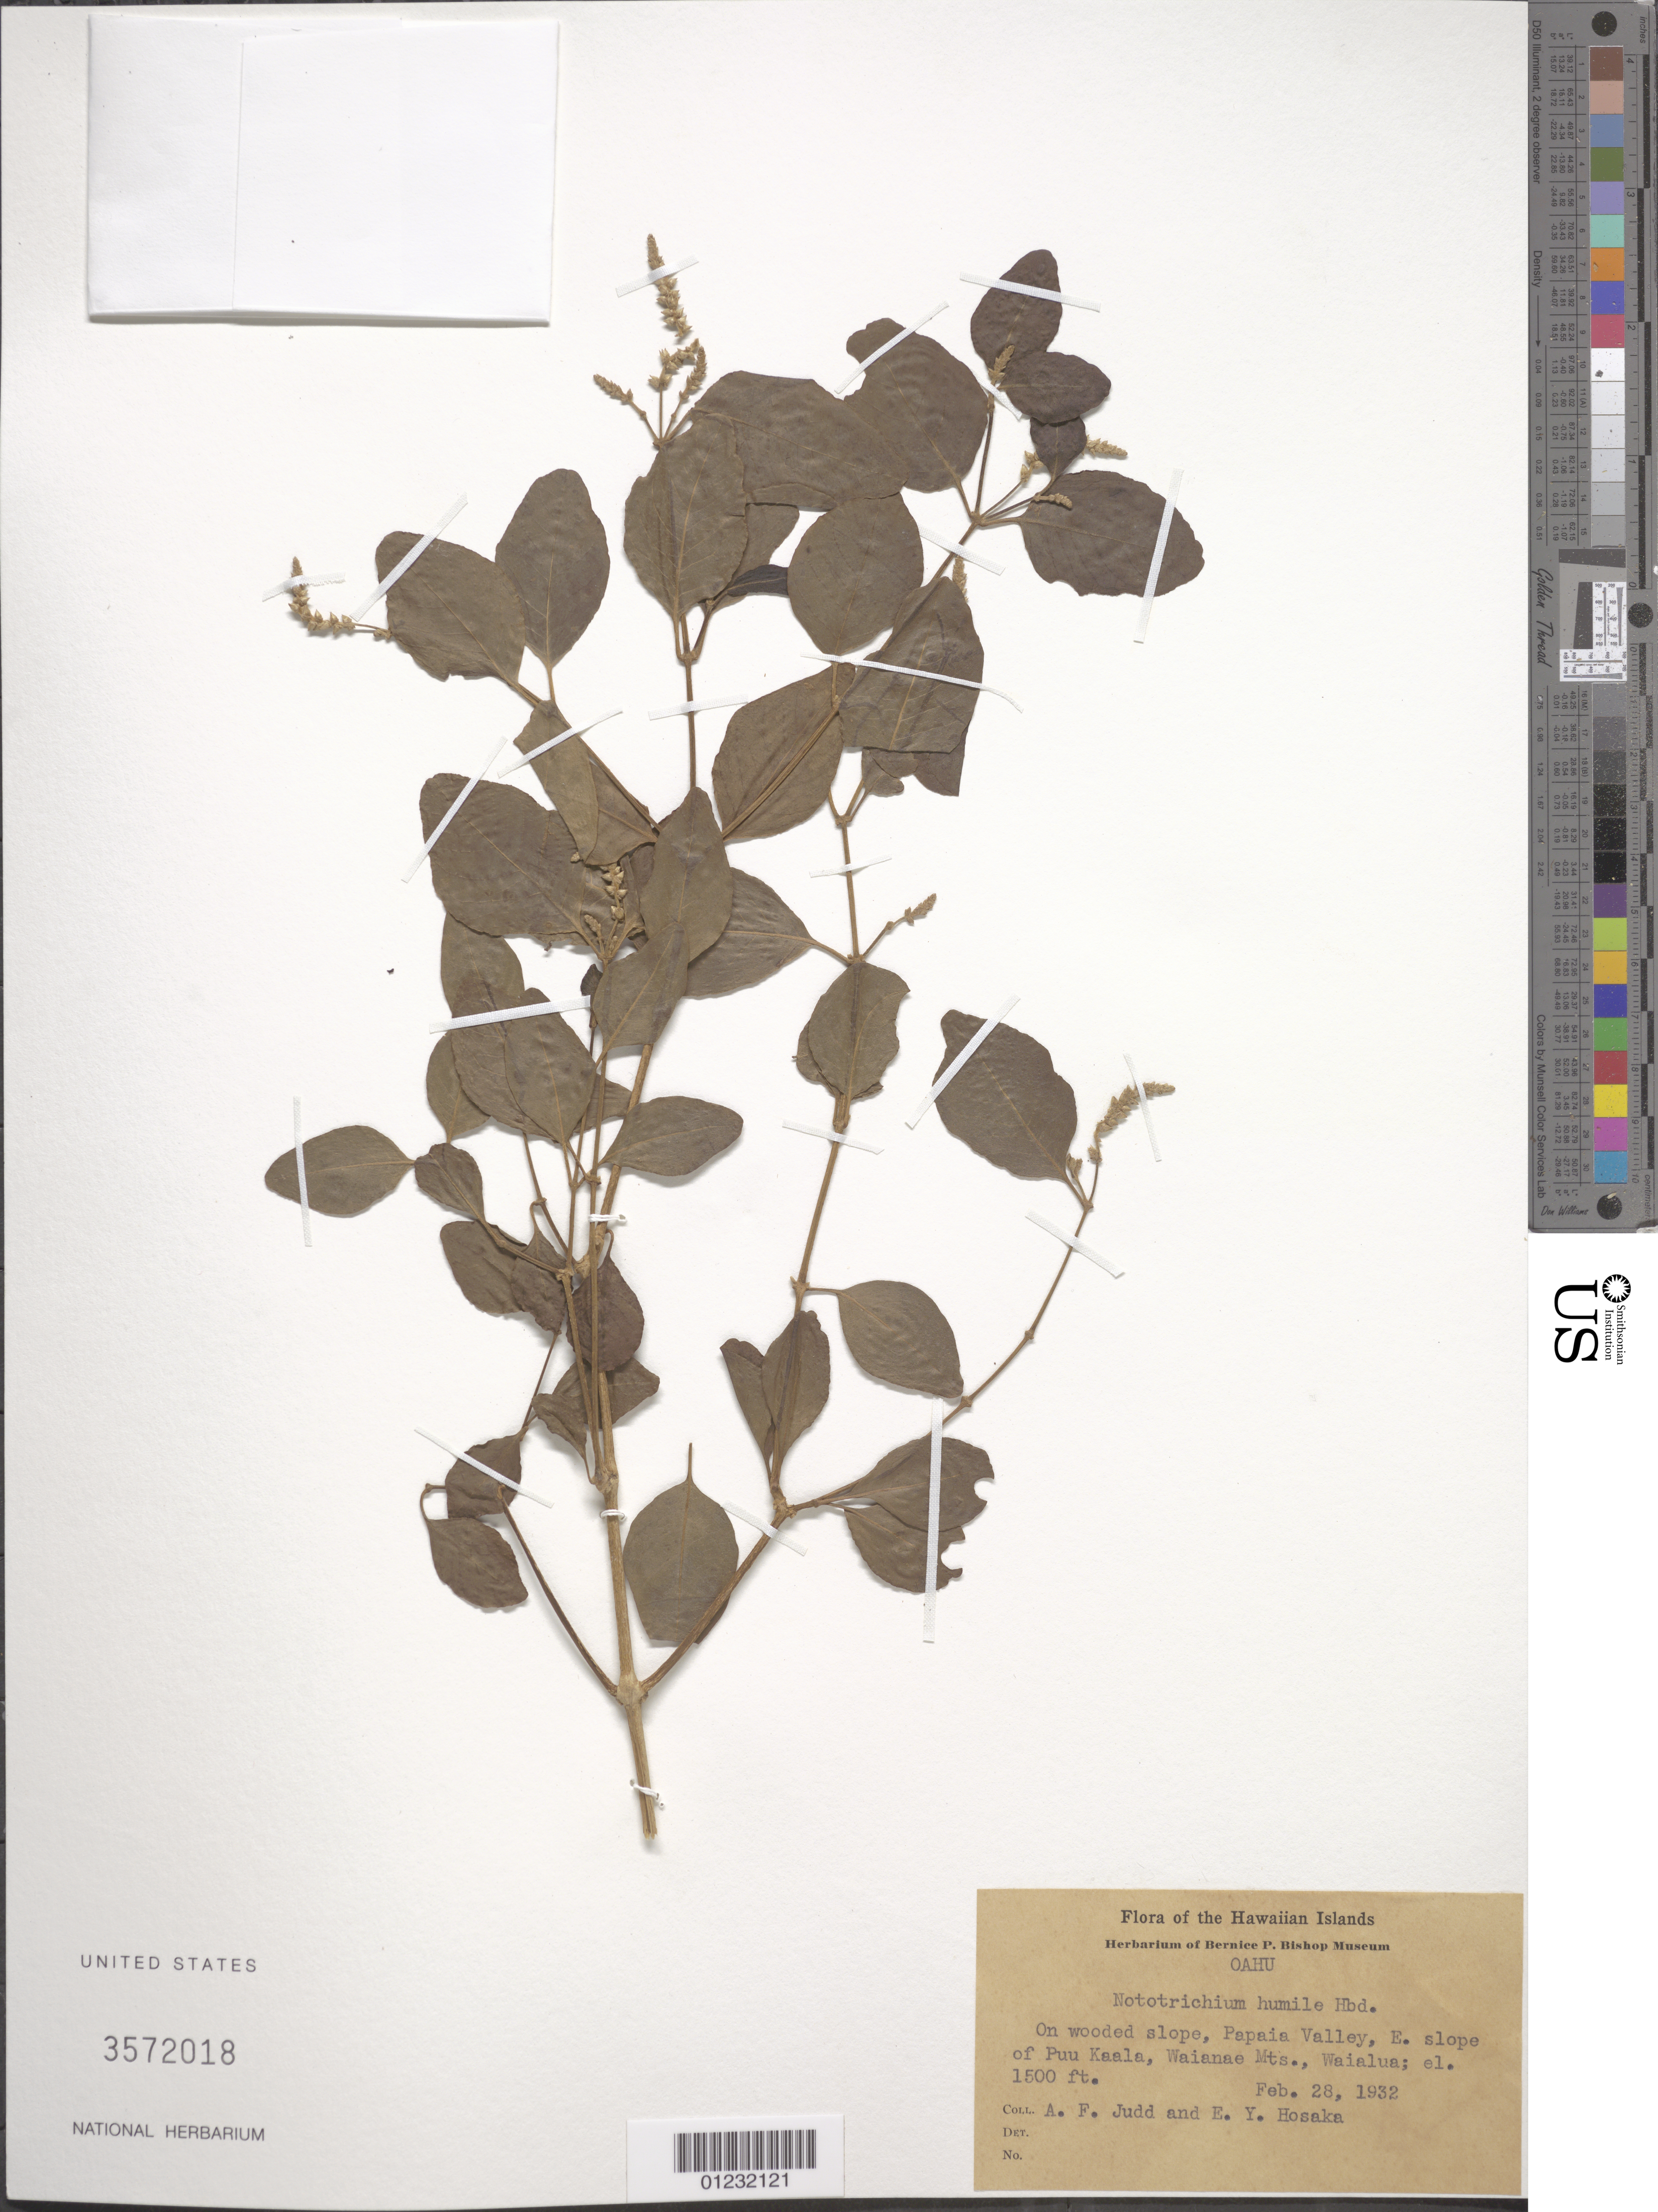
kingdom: Plantae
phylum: Tracheophyta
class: Magnoliopsida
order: Caryophyllales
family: Amaranthaceae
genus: Achyranthes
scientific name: Achyranthes humilis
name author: (Hillebr.) Di Vincenzo et al.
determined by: Wagner, W. L., (BOT), Smithsonian Institution - National Museum of Natural History (UNITED STATES)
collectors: C. Judd & E. Y. Hosaka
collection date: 1932-02-28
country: United States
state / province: Hawaii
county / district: Honolulu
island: Oahu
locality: Papaia valley, E. slope of Puu Kaala, Waianae Mts., Waialua.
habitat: On wooded slope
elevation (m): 457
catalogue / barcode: US 3572018